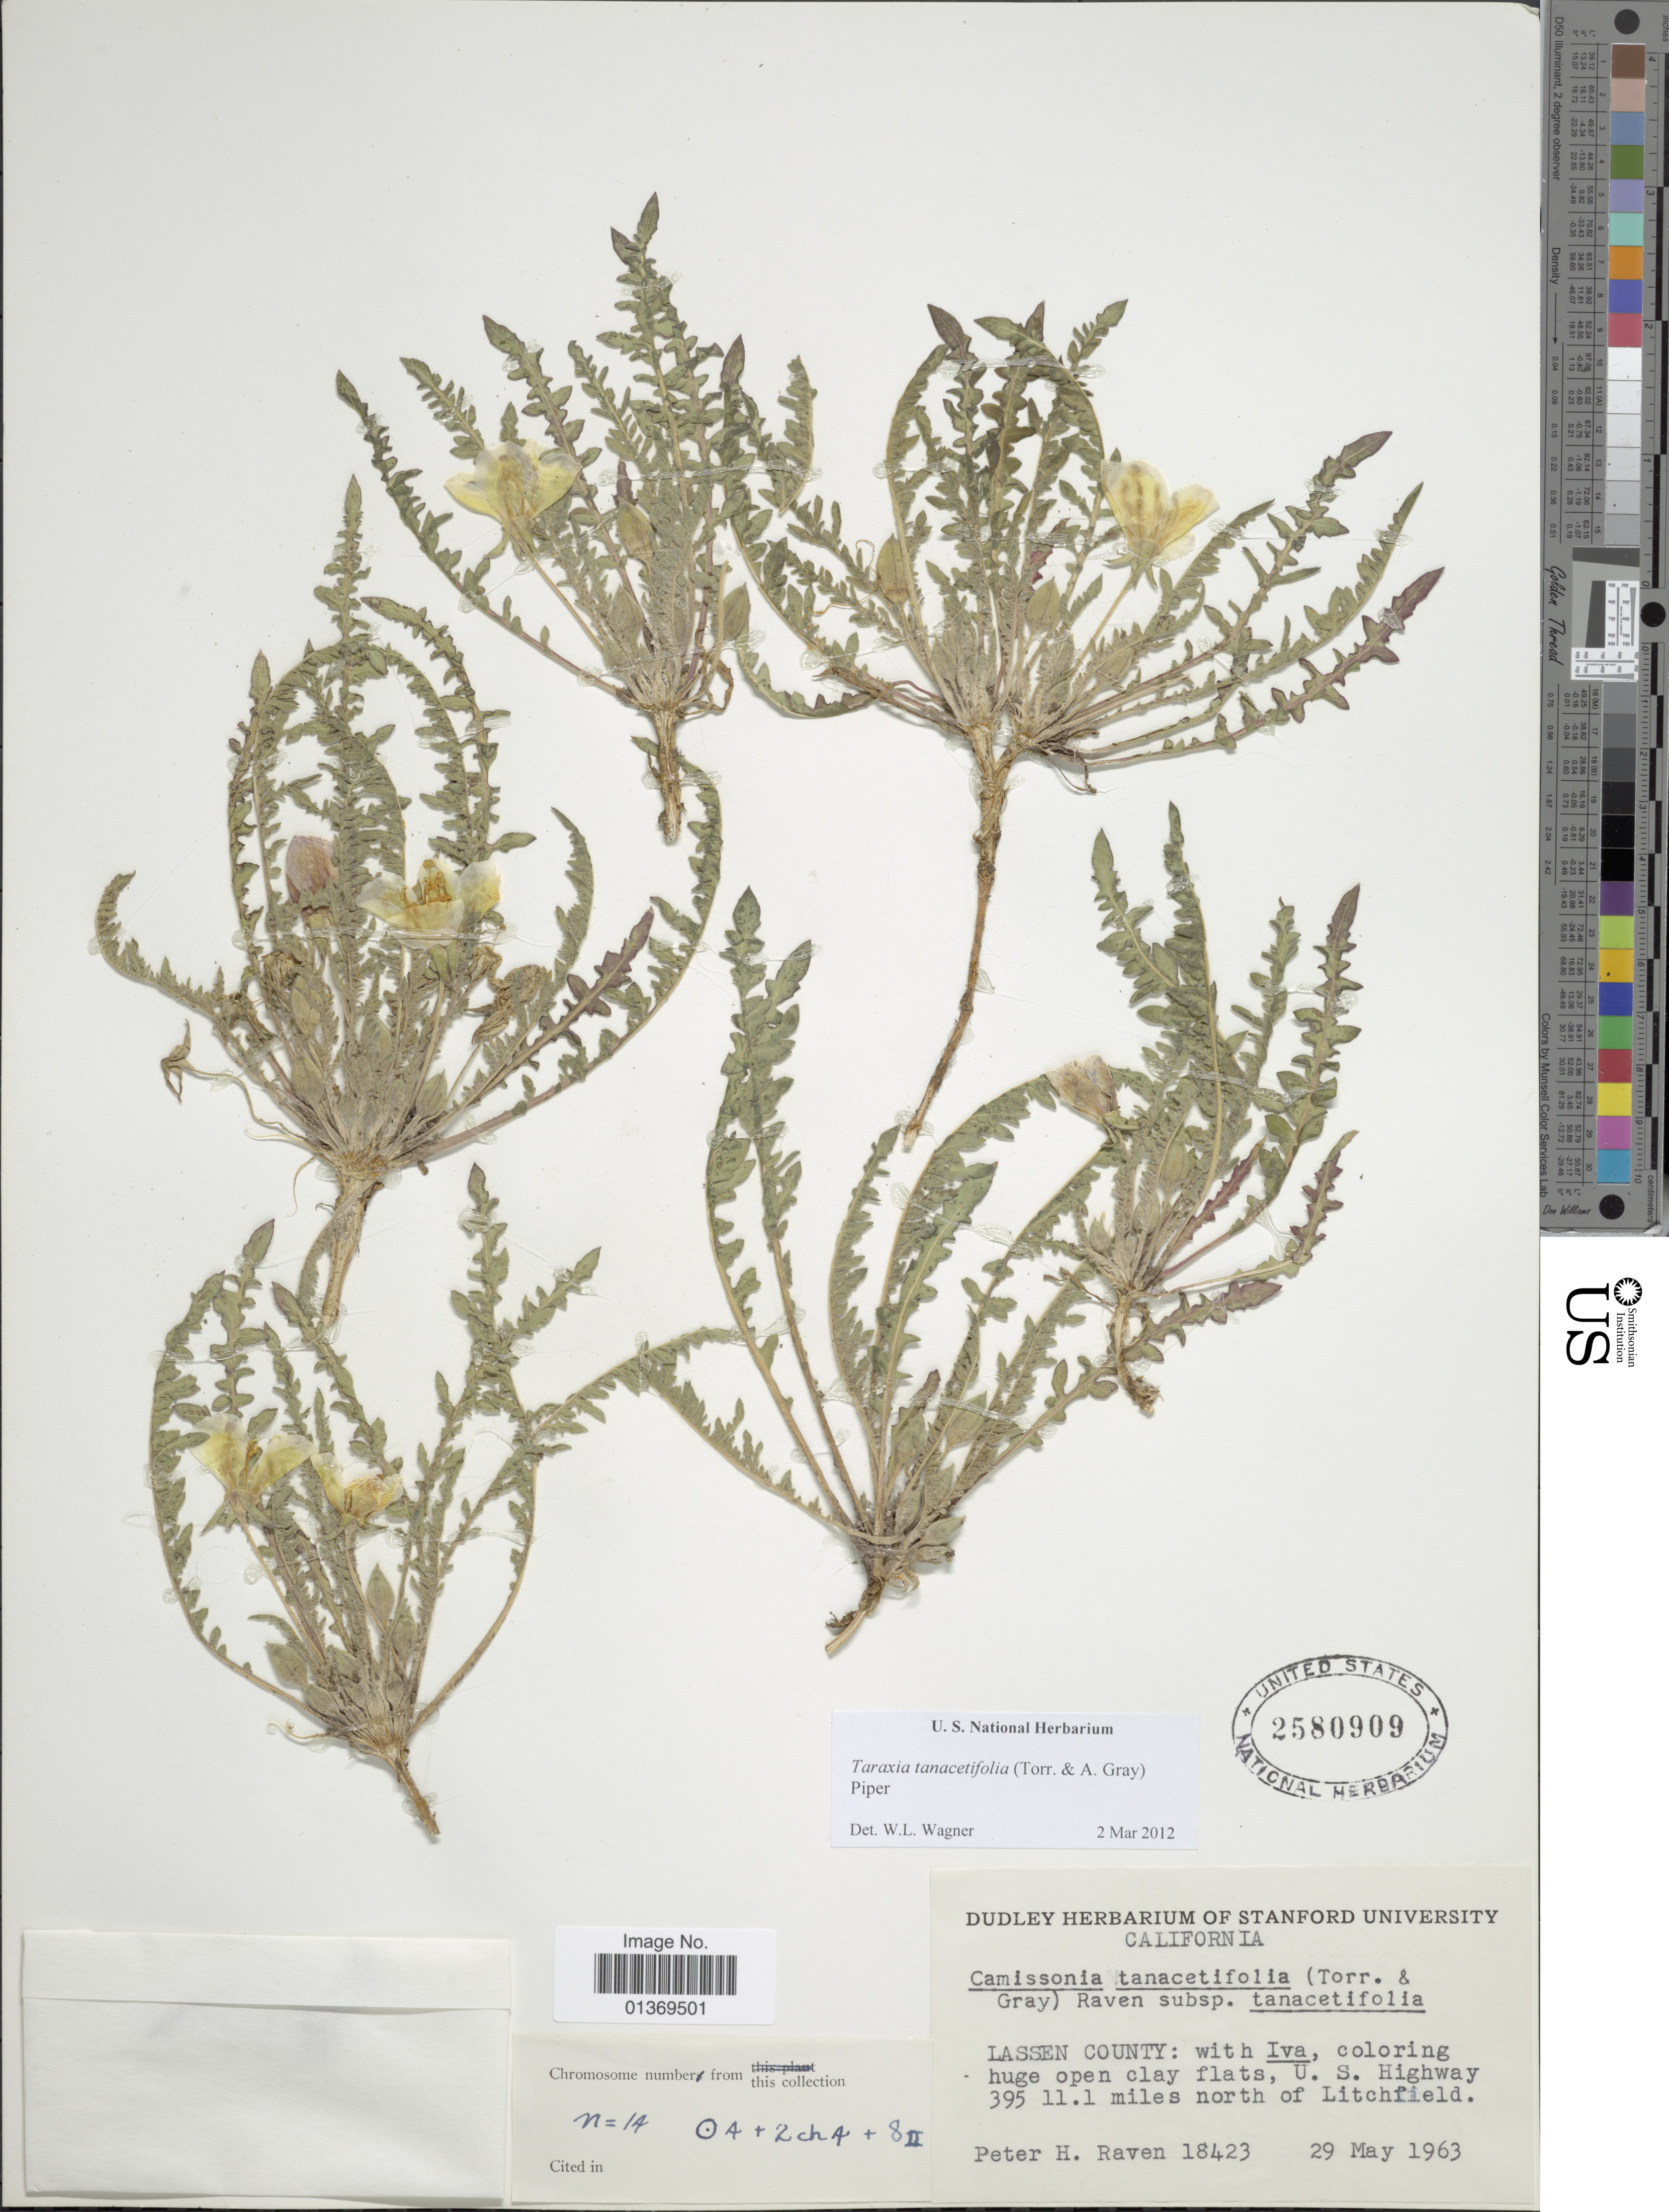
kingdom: Plantae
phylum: Tracheophyta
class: Magnoliopsida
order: Myrtales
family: Onagraceae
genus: Taraxia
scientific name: Taraxia tanacetifolia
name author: (Torr. & A. Gray) Piper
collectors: P. H. Raven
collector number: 18423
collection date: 1963-05-29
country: United States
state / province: California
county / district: Lassen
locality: Lassen County: with Iva, coloring huge open clay flats, U.S. Highway 395 11.1 miles north of Litchfield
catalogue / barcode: US 2580909